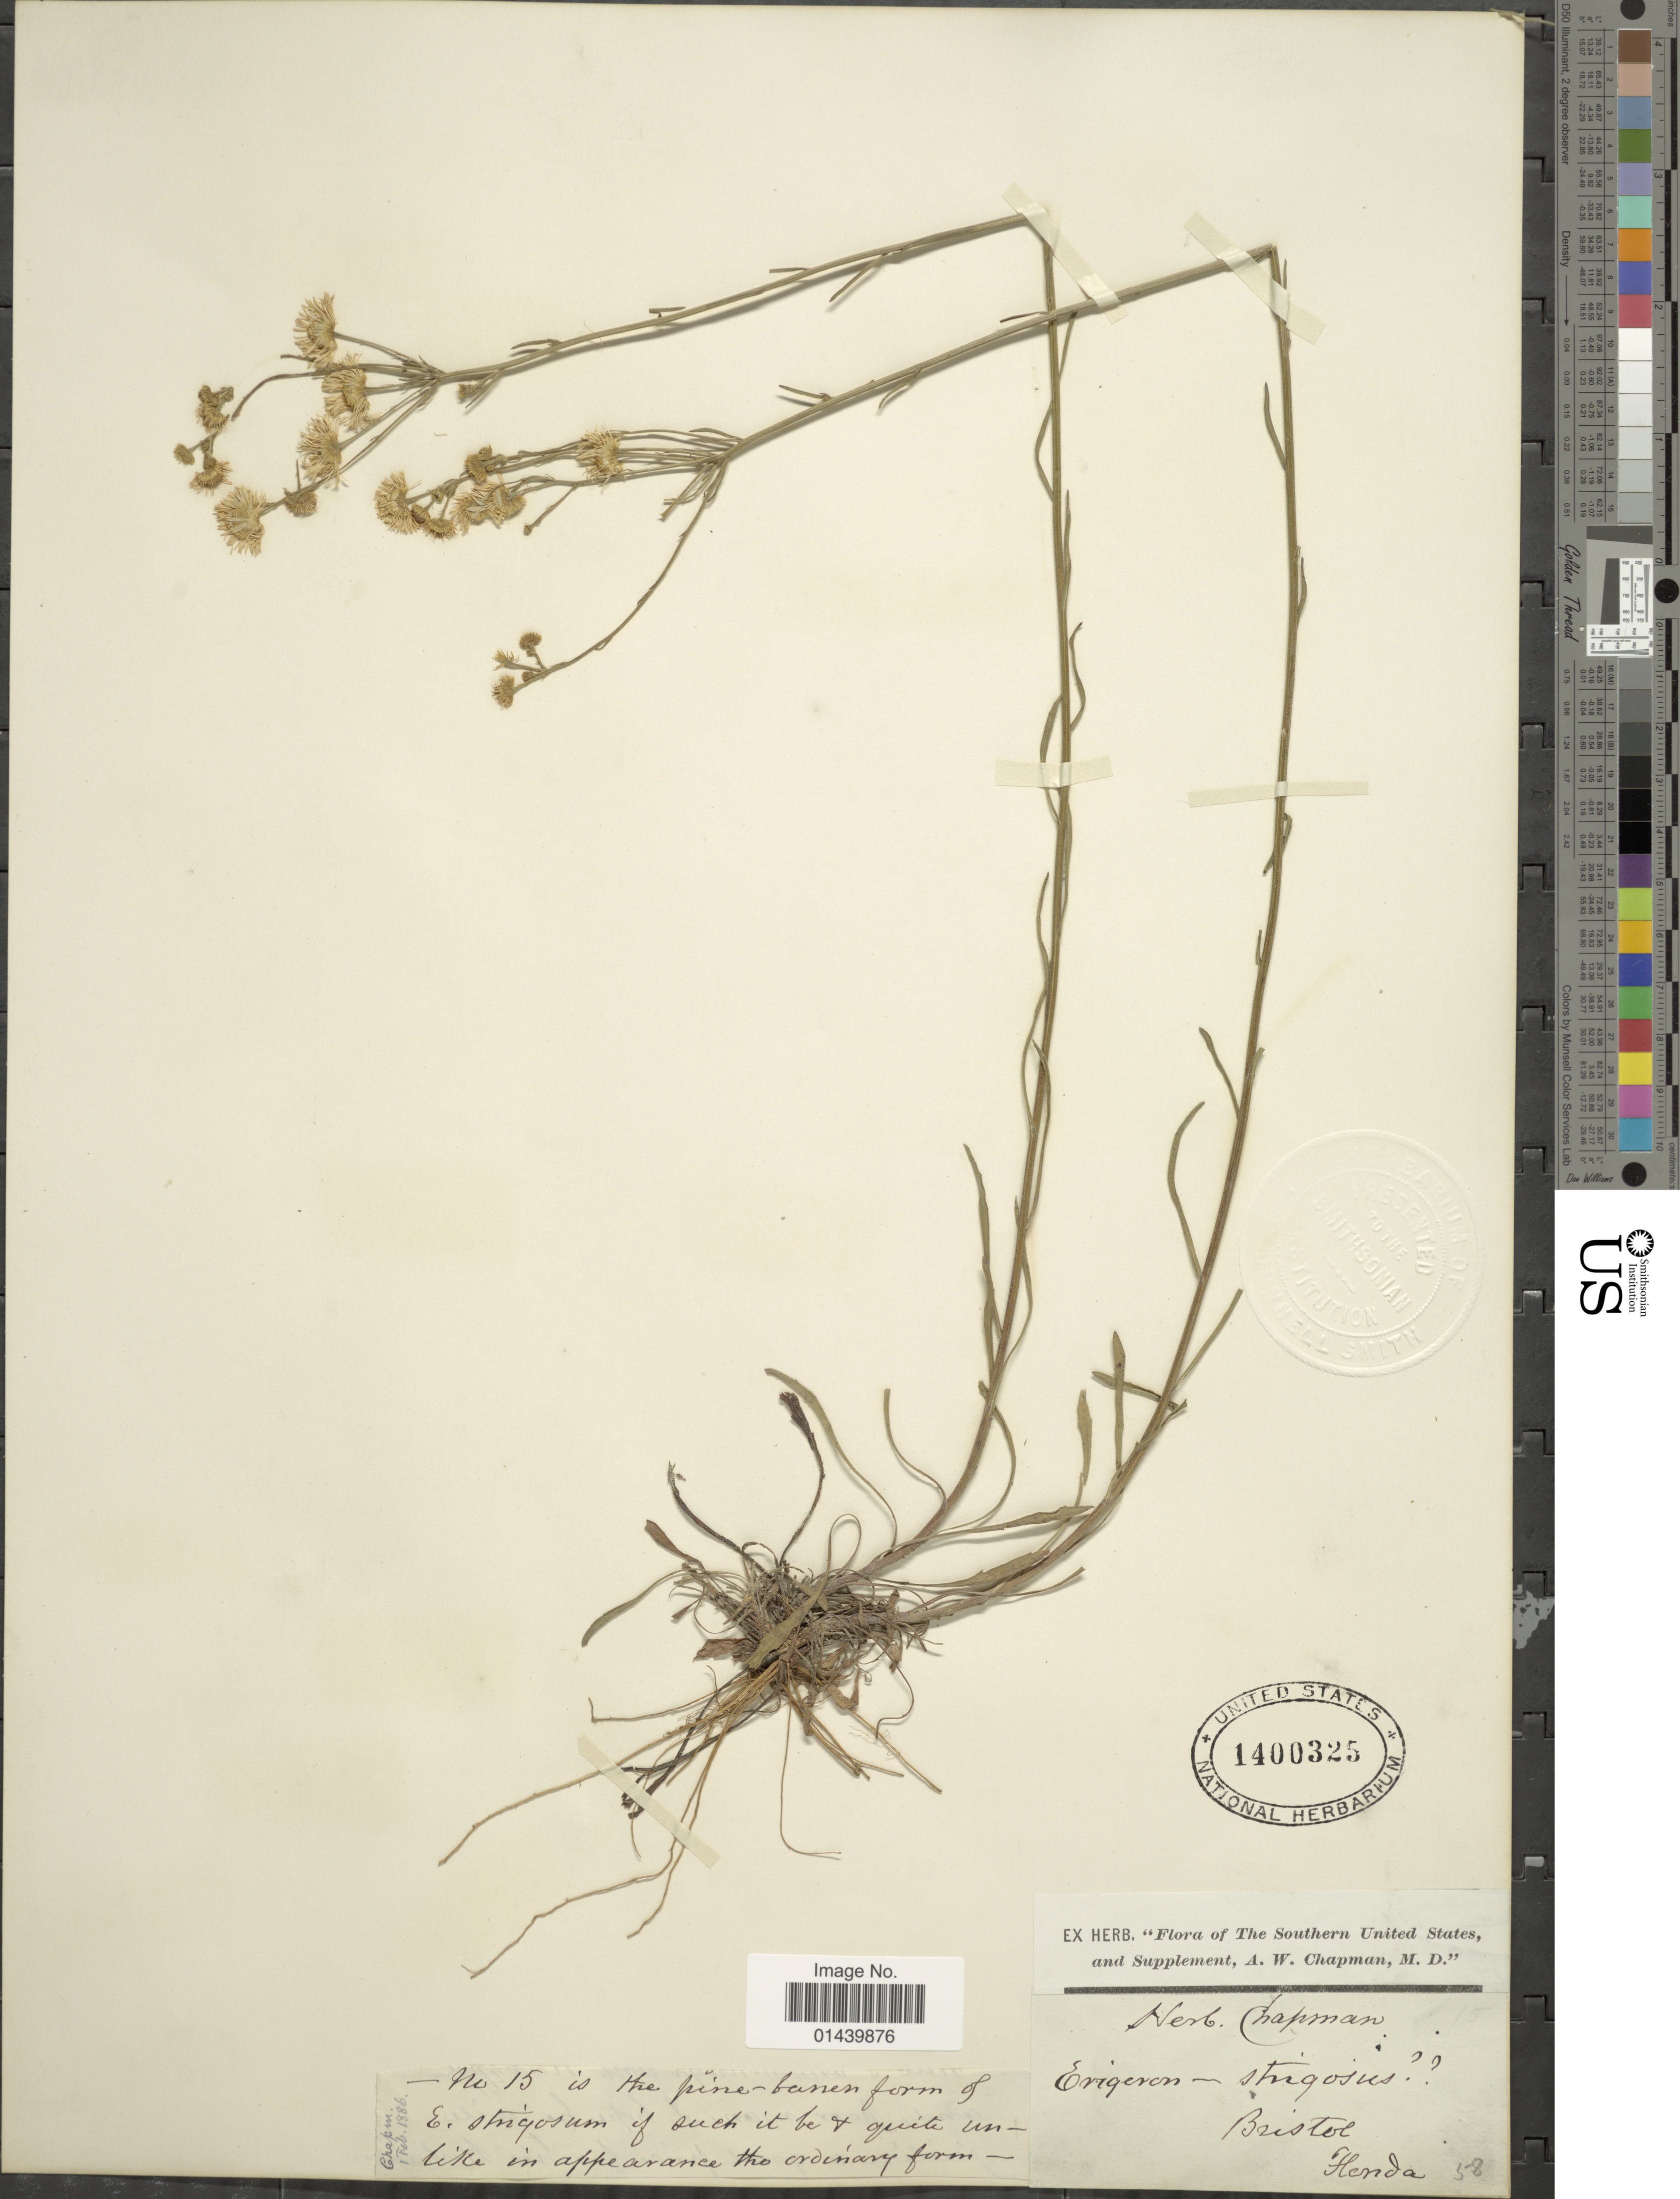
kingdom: Plantae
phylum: Tracheophyta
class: Magnoliopsida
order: Asterales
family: Asteraceae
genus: Erigeron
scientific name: Erigeron strigosus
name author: Muhl. ex Willd.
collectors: A. W. Chapman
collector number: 15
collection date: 1886-02-01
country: United States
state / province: Florida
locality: Bristol Henda.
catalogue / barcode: US 1400325